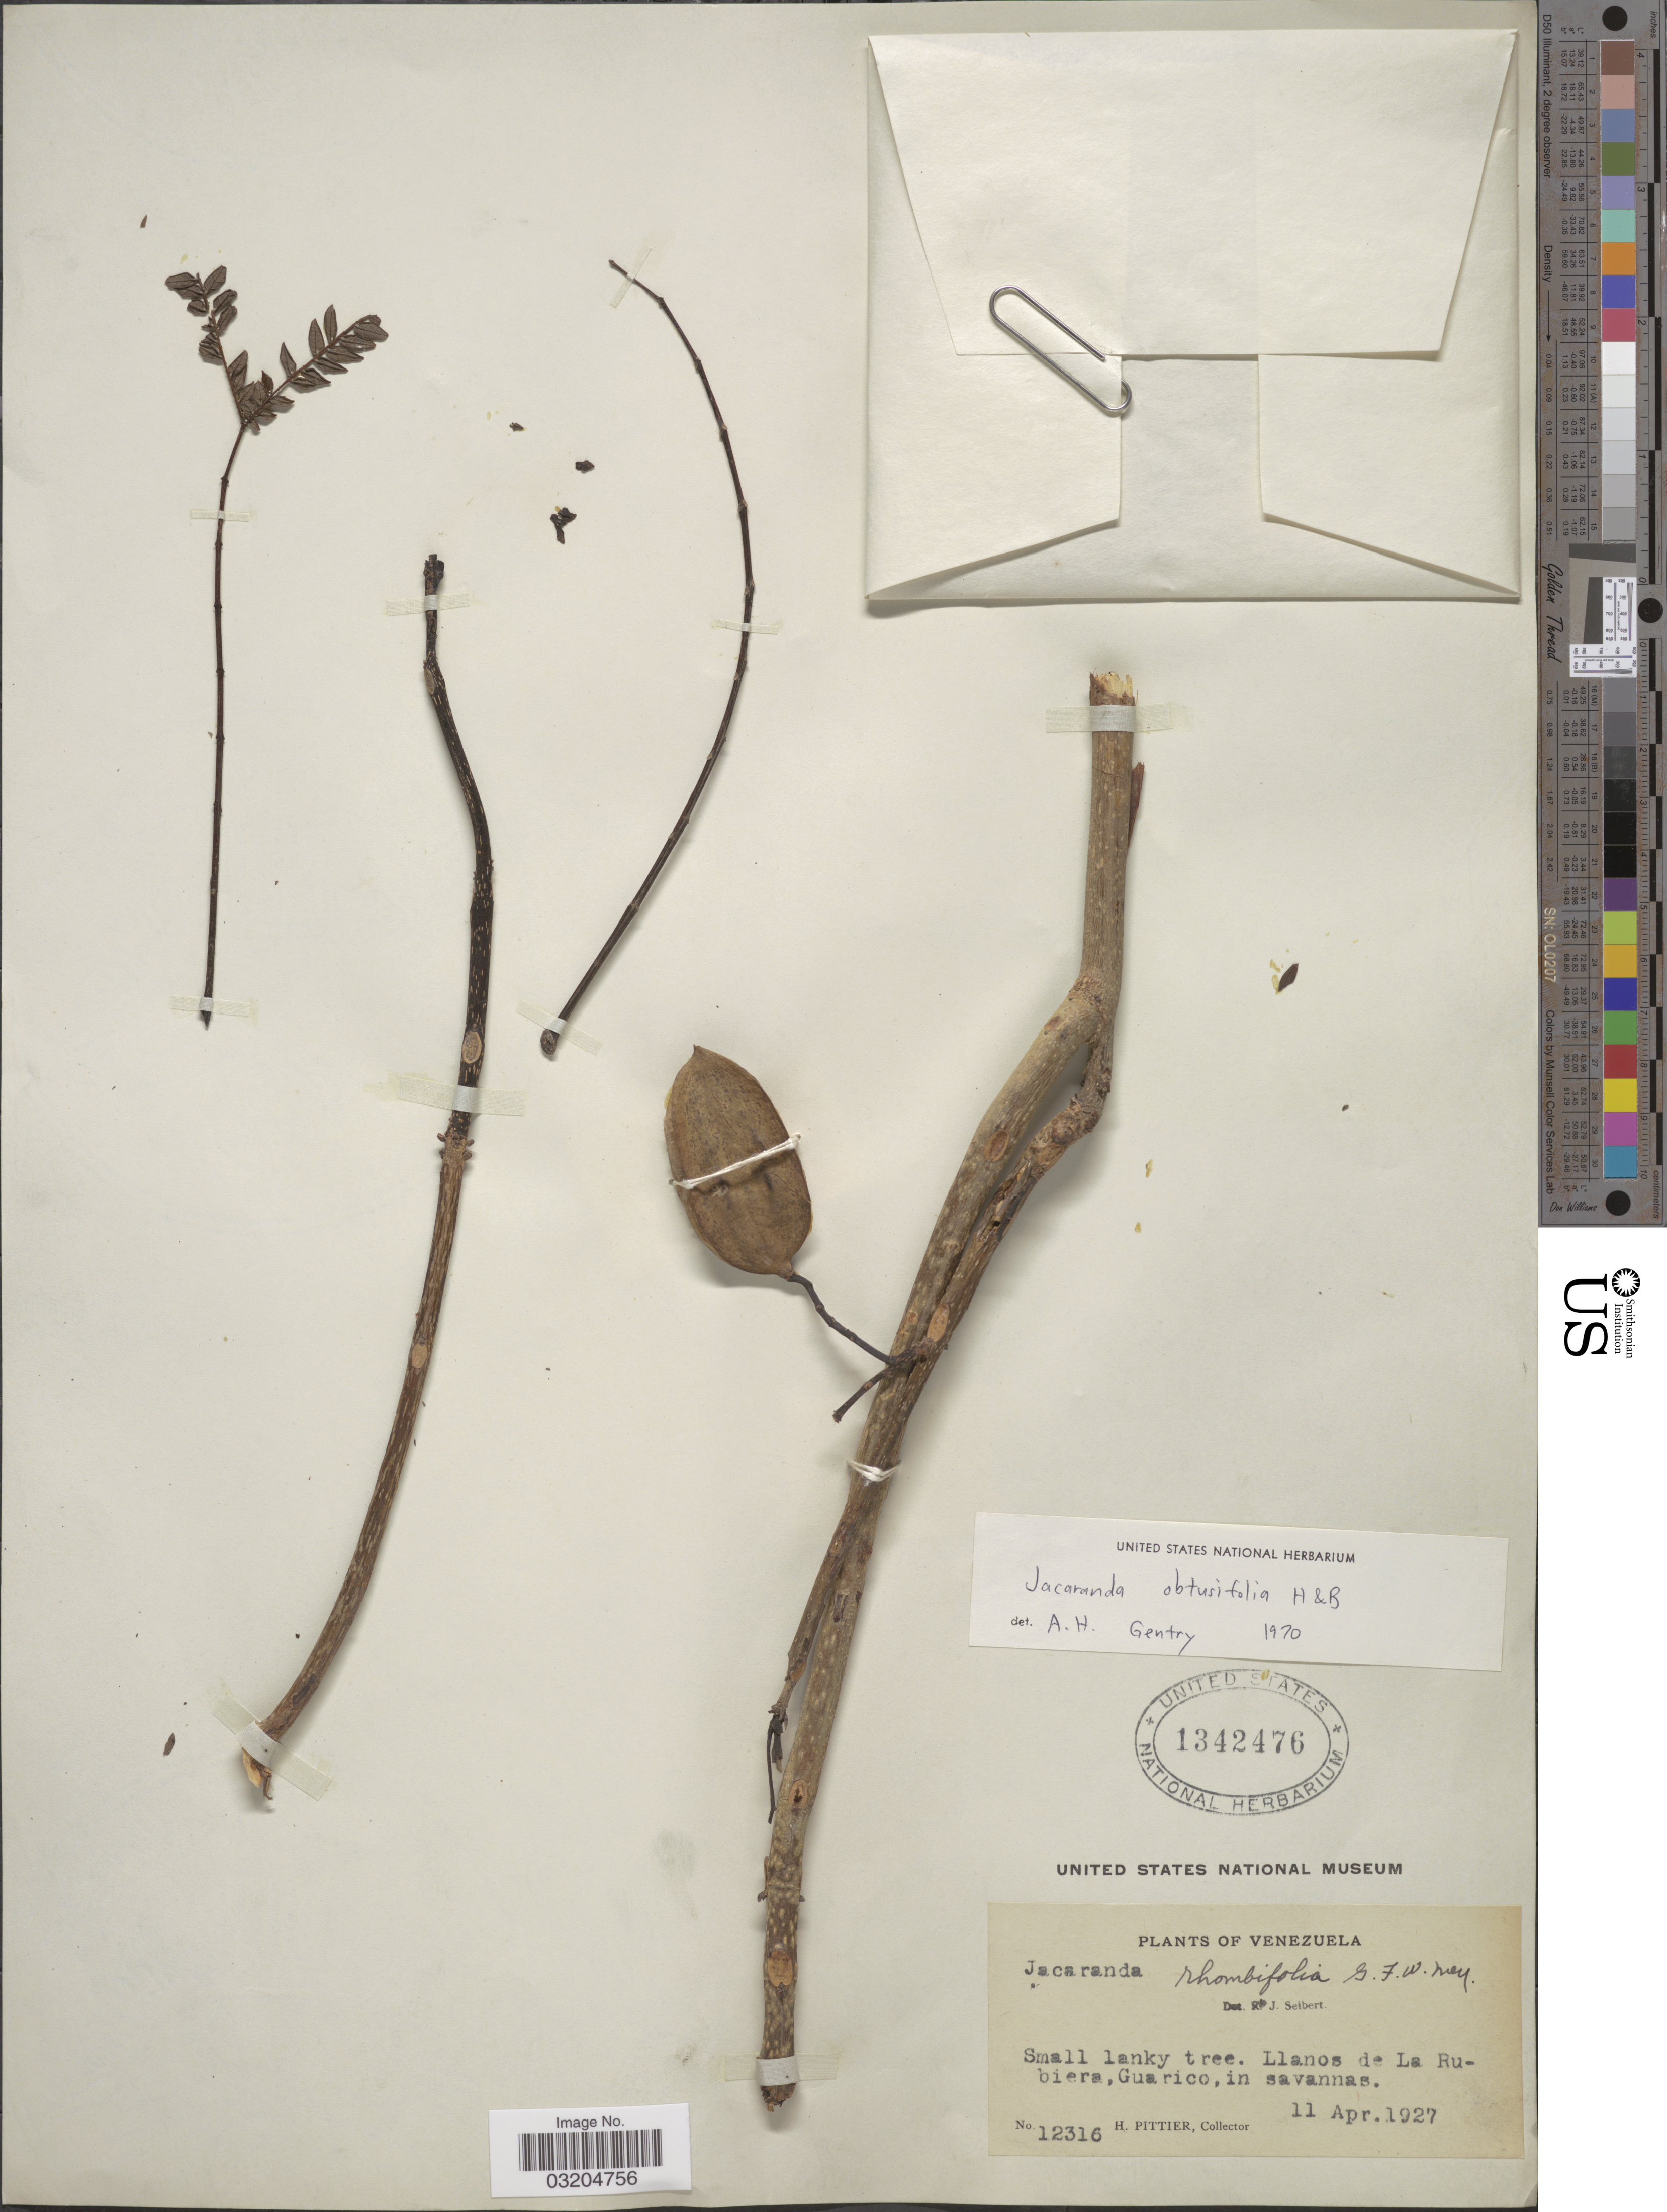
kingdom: Plantae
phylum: Tracheophyta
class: Magnoliopsida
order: Lamiales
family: Bignoniaceae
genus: Jacaranda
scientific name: Jacaranda obtusifolia subsp. obtusifolia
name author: Bonpl.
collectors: H. F. Pittier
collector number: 12316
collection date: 1927-04-11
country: Venezuela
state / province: Guárico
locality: Llanos de La Rubiera.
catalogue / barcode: US 1342476